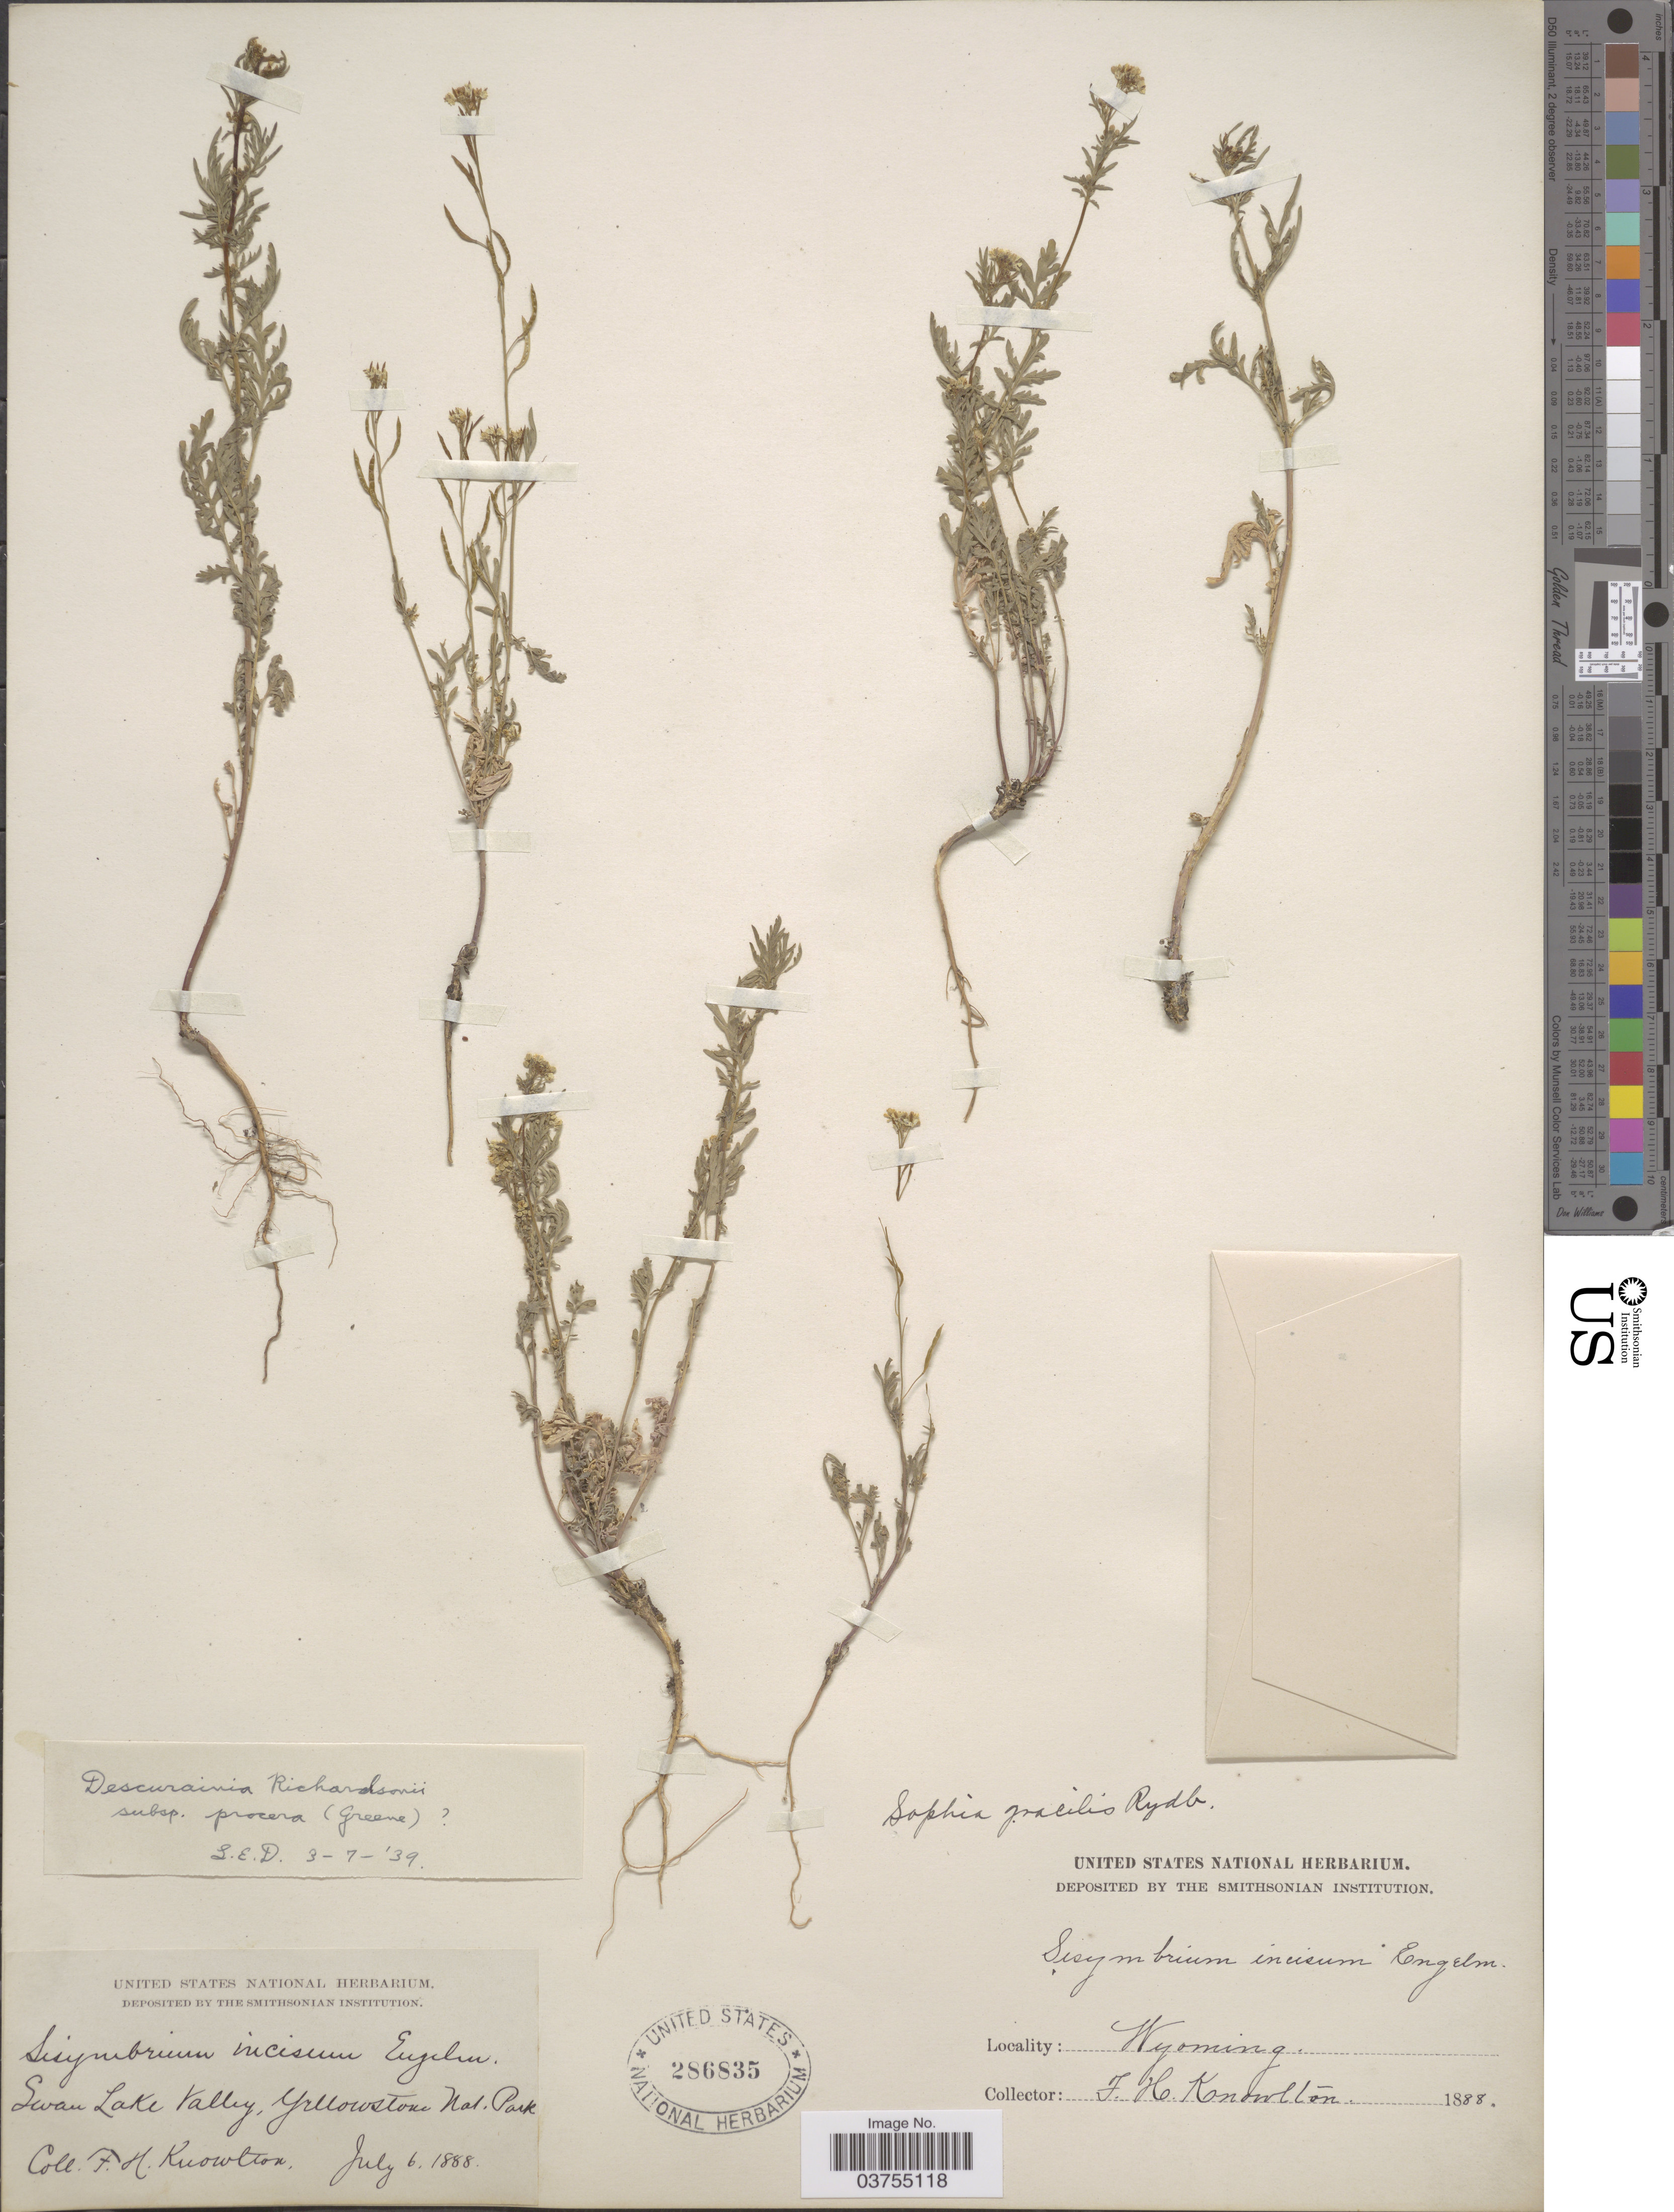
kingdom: Plantae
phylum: Tracheophyta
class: Magnoliopsida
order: Brassicales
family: Brassicaceae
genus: Descurainia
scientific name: Descurainia richardsonii subsp. procera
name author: (Greene) Detling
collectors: F. H. Knowlton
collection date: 1888-07-06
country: United States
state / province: Wyoming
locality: Swan Lake Valley, Yellowstone Nat. Park.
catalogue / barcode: US 286835